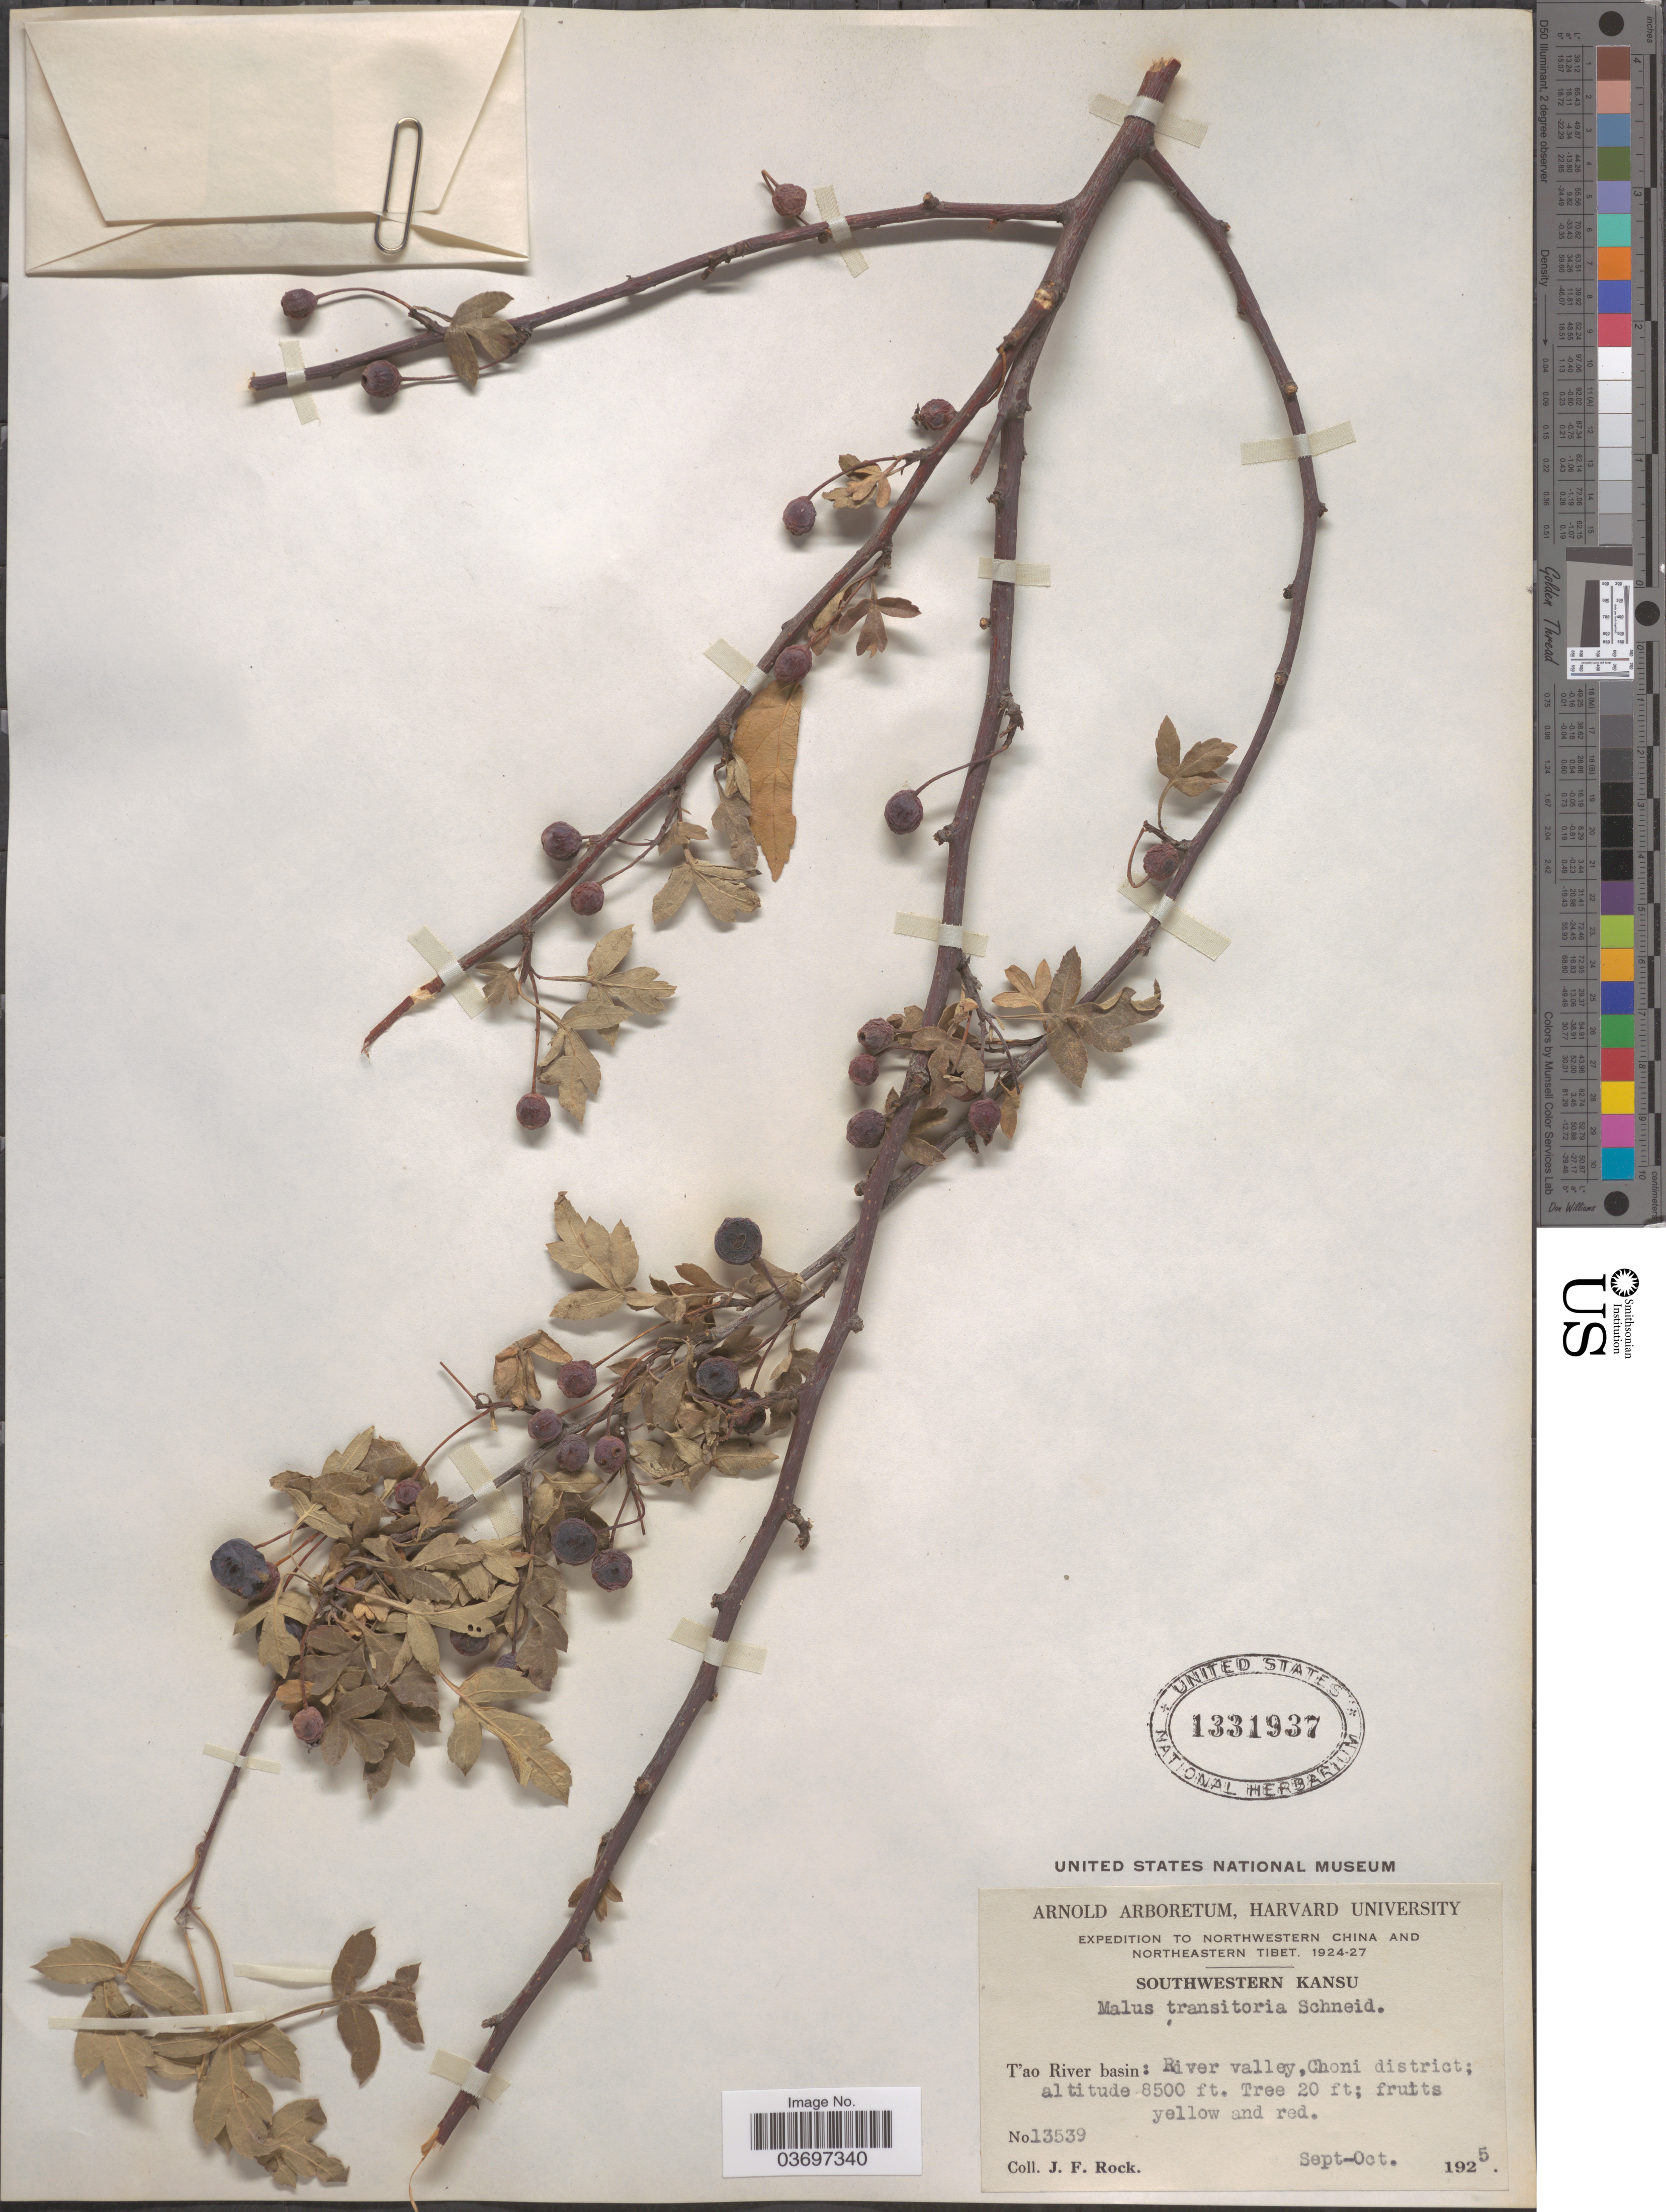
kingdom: Plantae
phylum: Tracheophyta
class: Magnoliopsida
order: Rosales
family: Rosaceae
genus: Malus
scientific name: Malus transitoria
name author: (Batalin) C.K. Schneid.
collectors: J. Rock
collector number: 13539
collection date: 1925-09/1925-10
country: China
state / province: Gansu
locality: Southwestern Kansu. T'ao River basin: River valley, Choni district.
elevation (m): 2591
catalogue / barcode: US 1331937